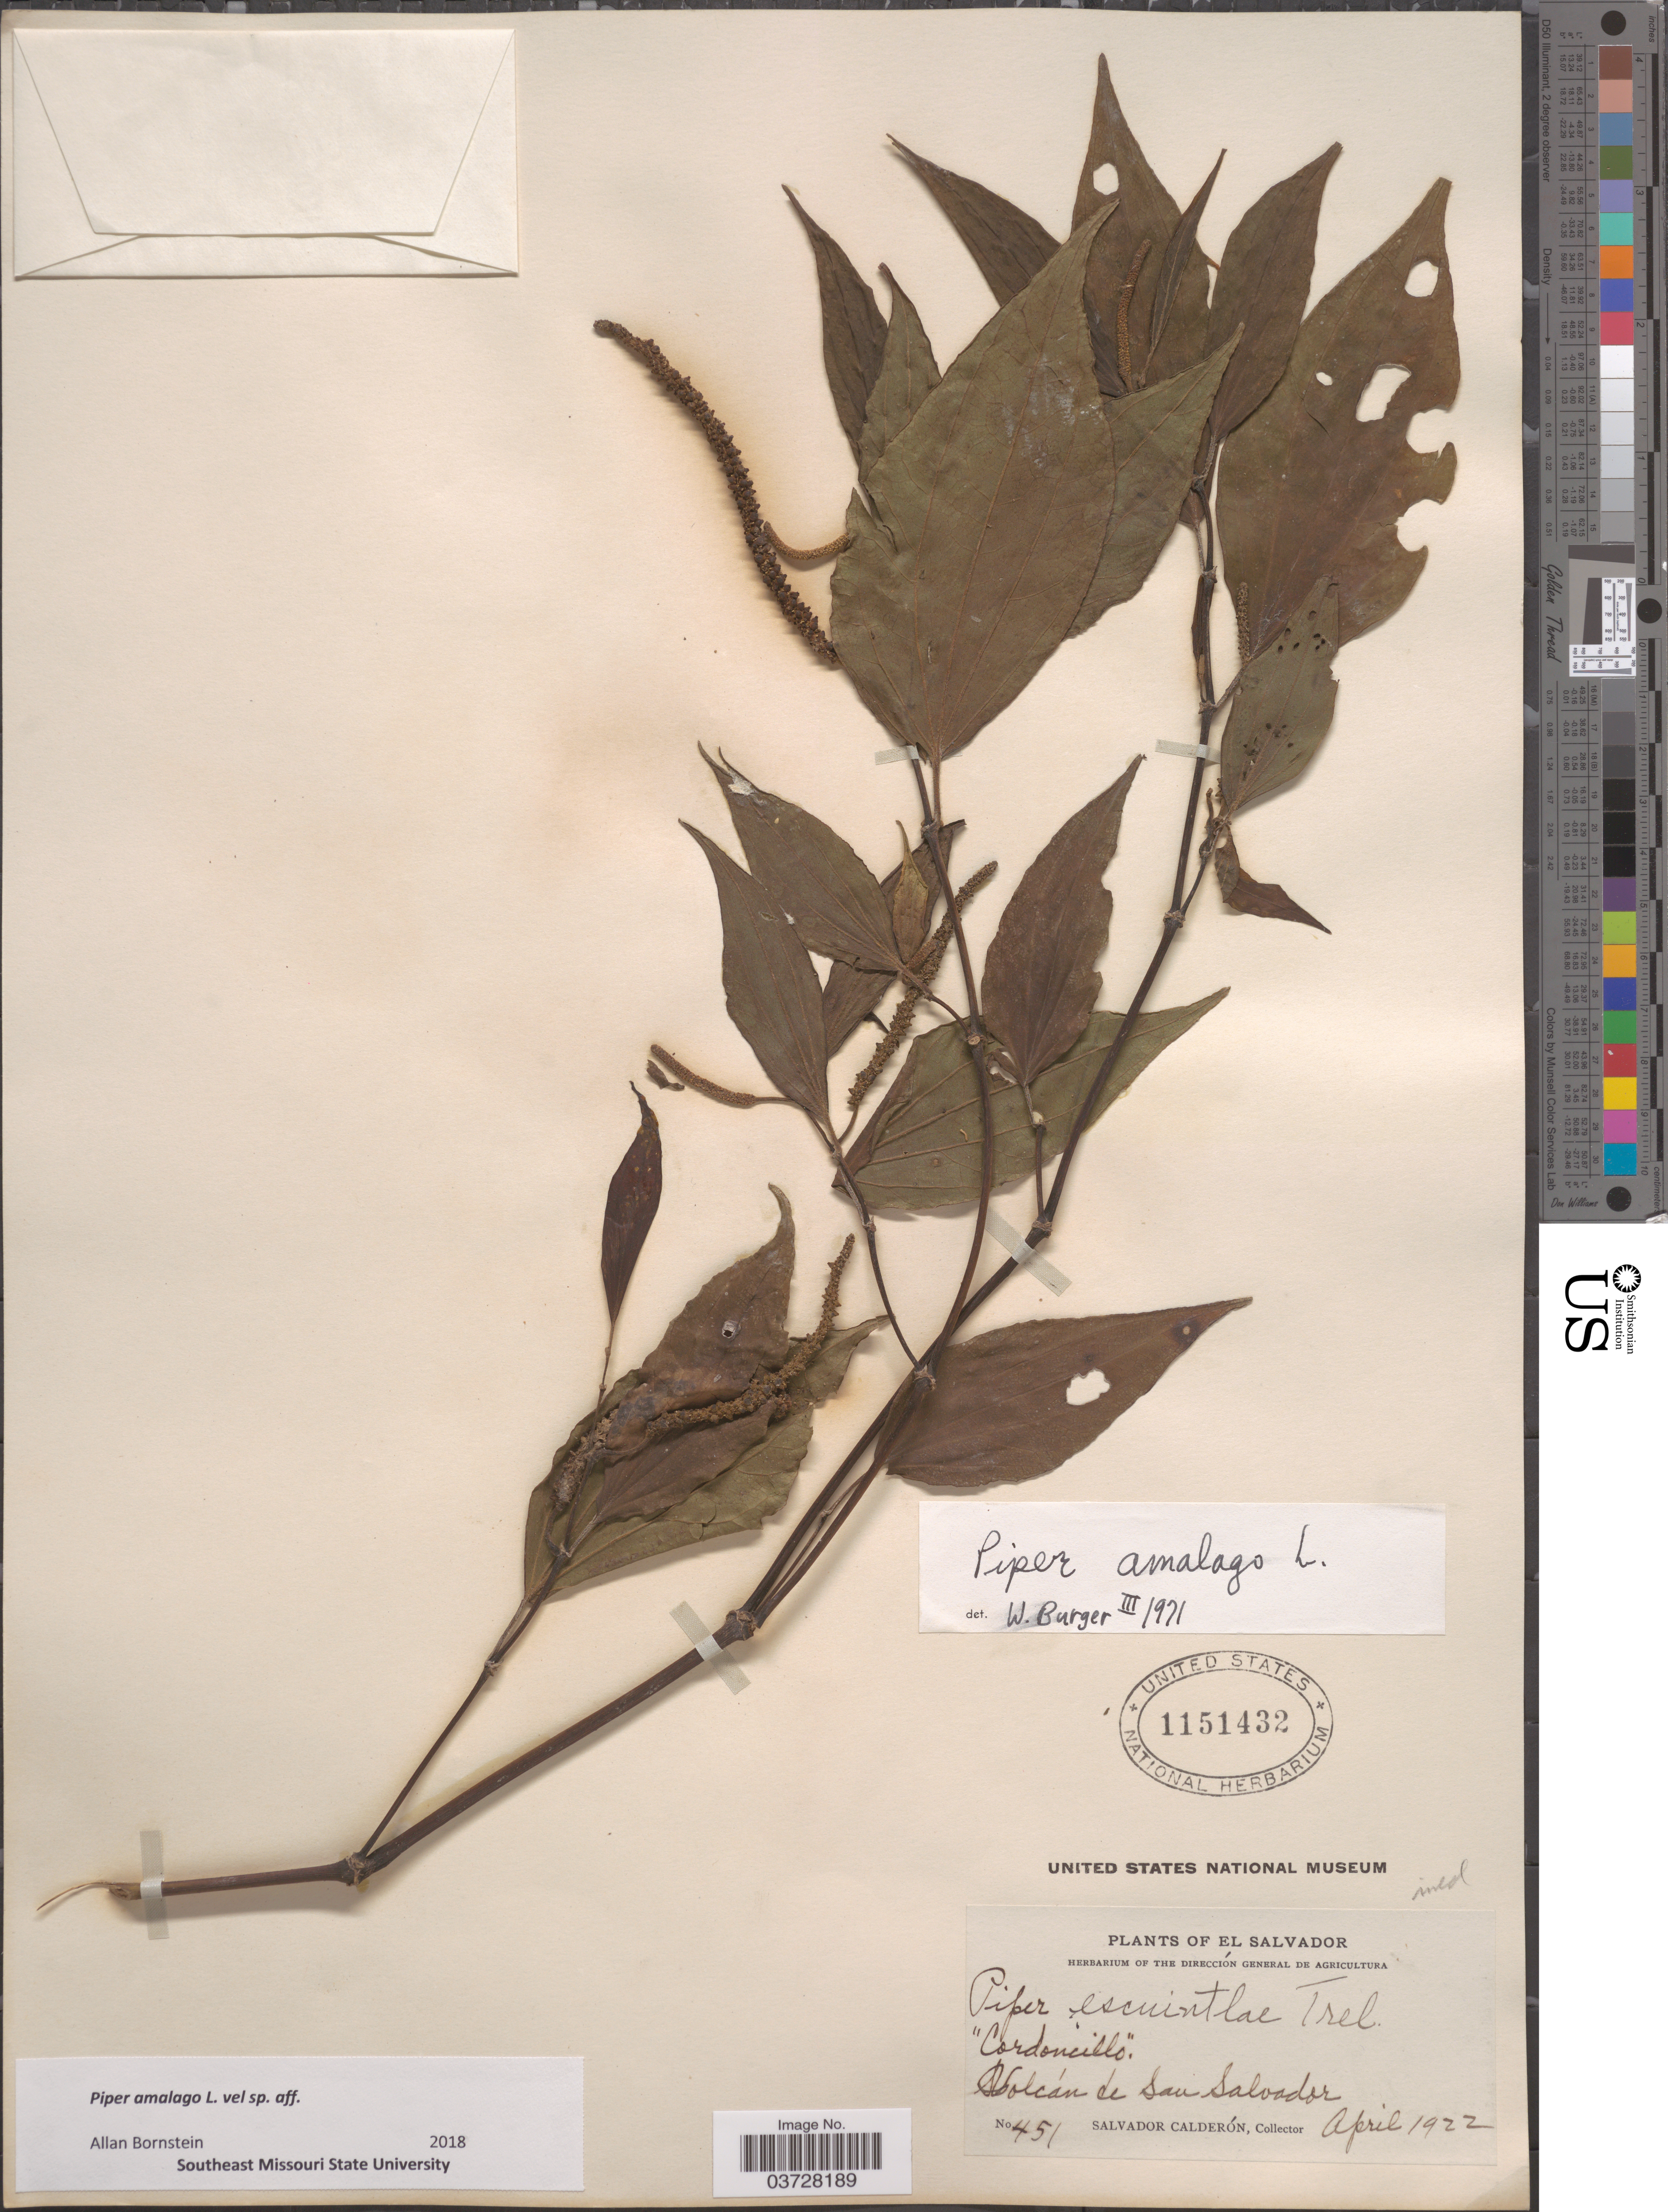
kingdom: Plantae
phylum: Tracheophyta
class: Magnoliopsida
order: Piperales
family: Piperaceae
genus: Piper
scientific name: Piper amalago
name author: L.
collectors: S. Calderón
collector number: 451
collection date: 1922-04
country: El Salvador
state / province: San Salvador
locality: Volcán de San Salvador.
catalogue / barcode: US 1151432